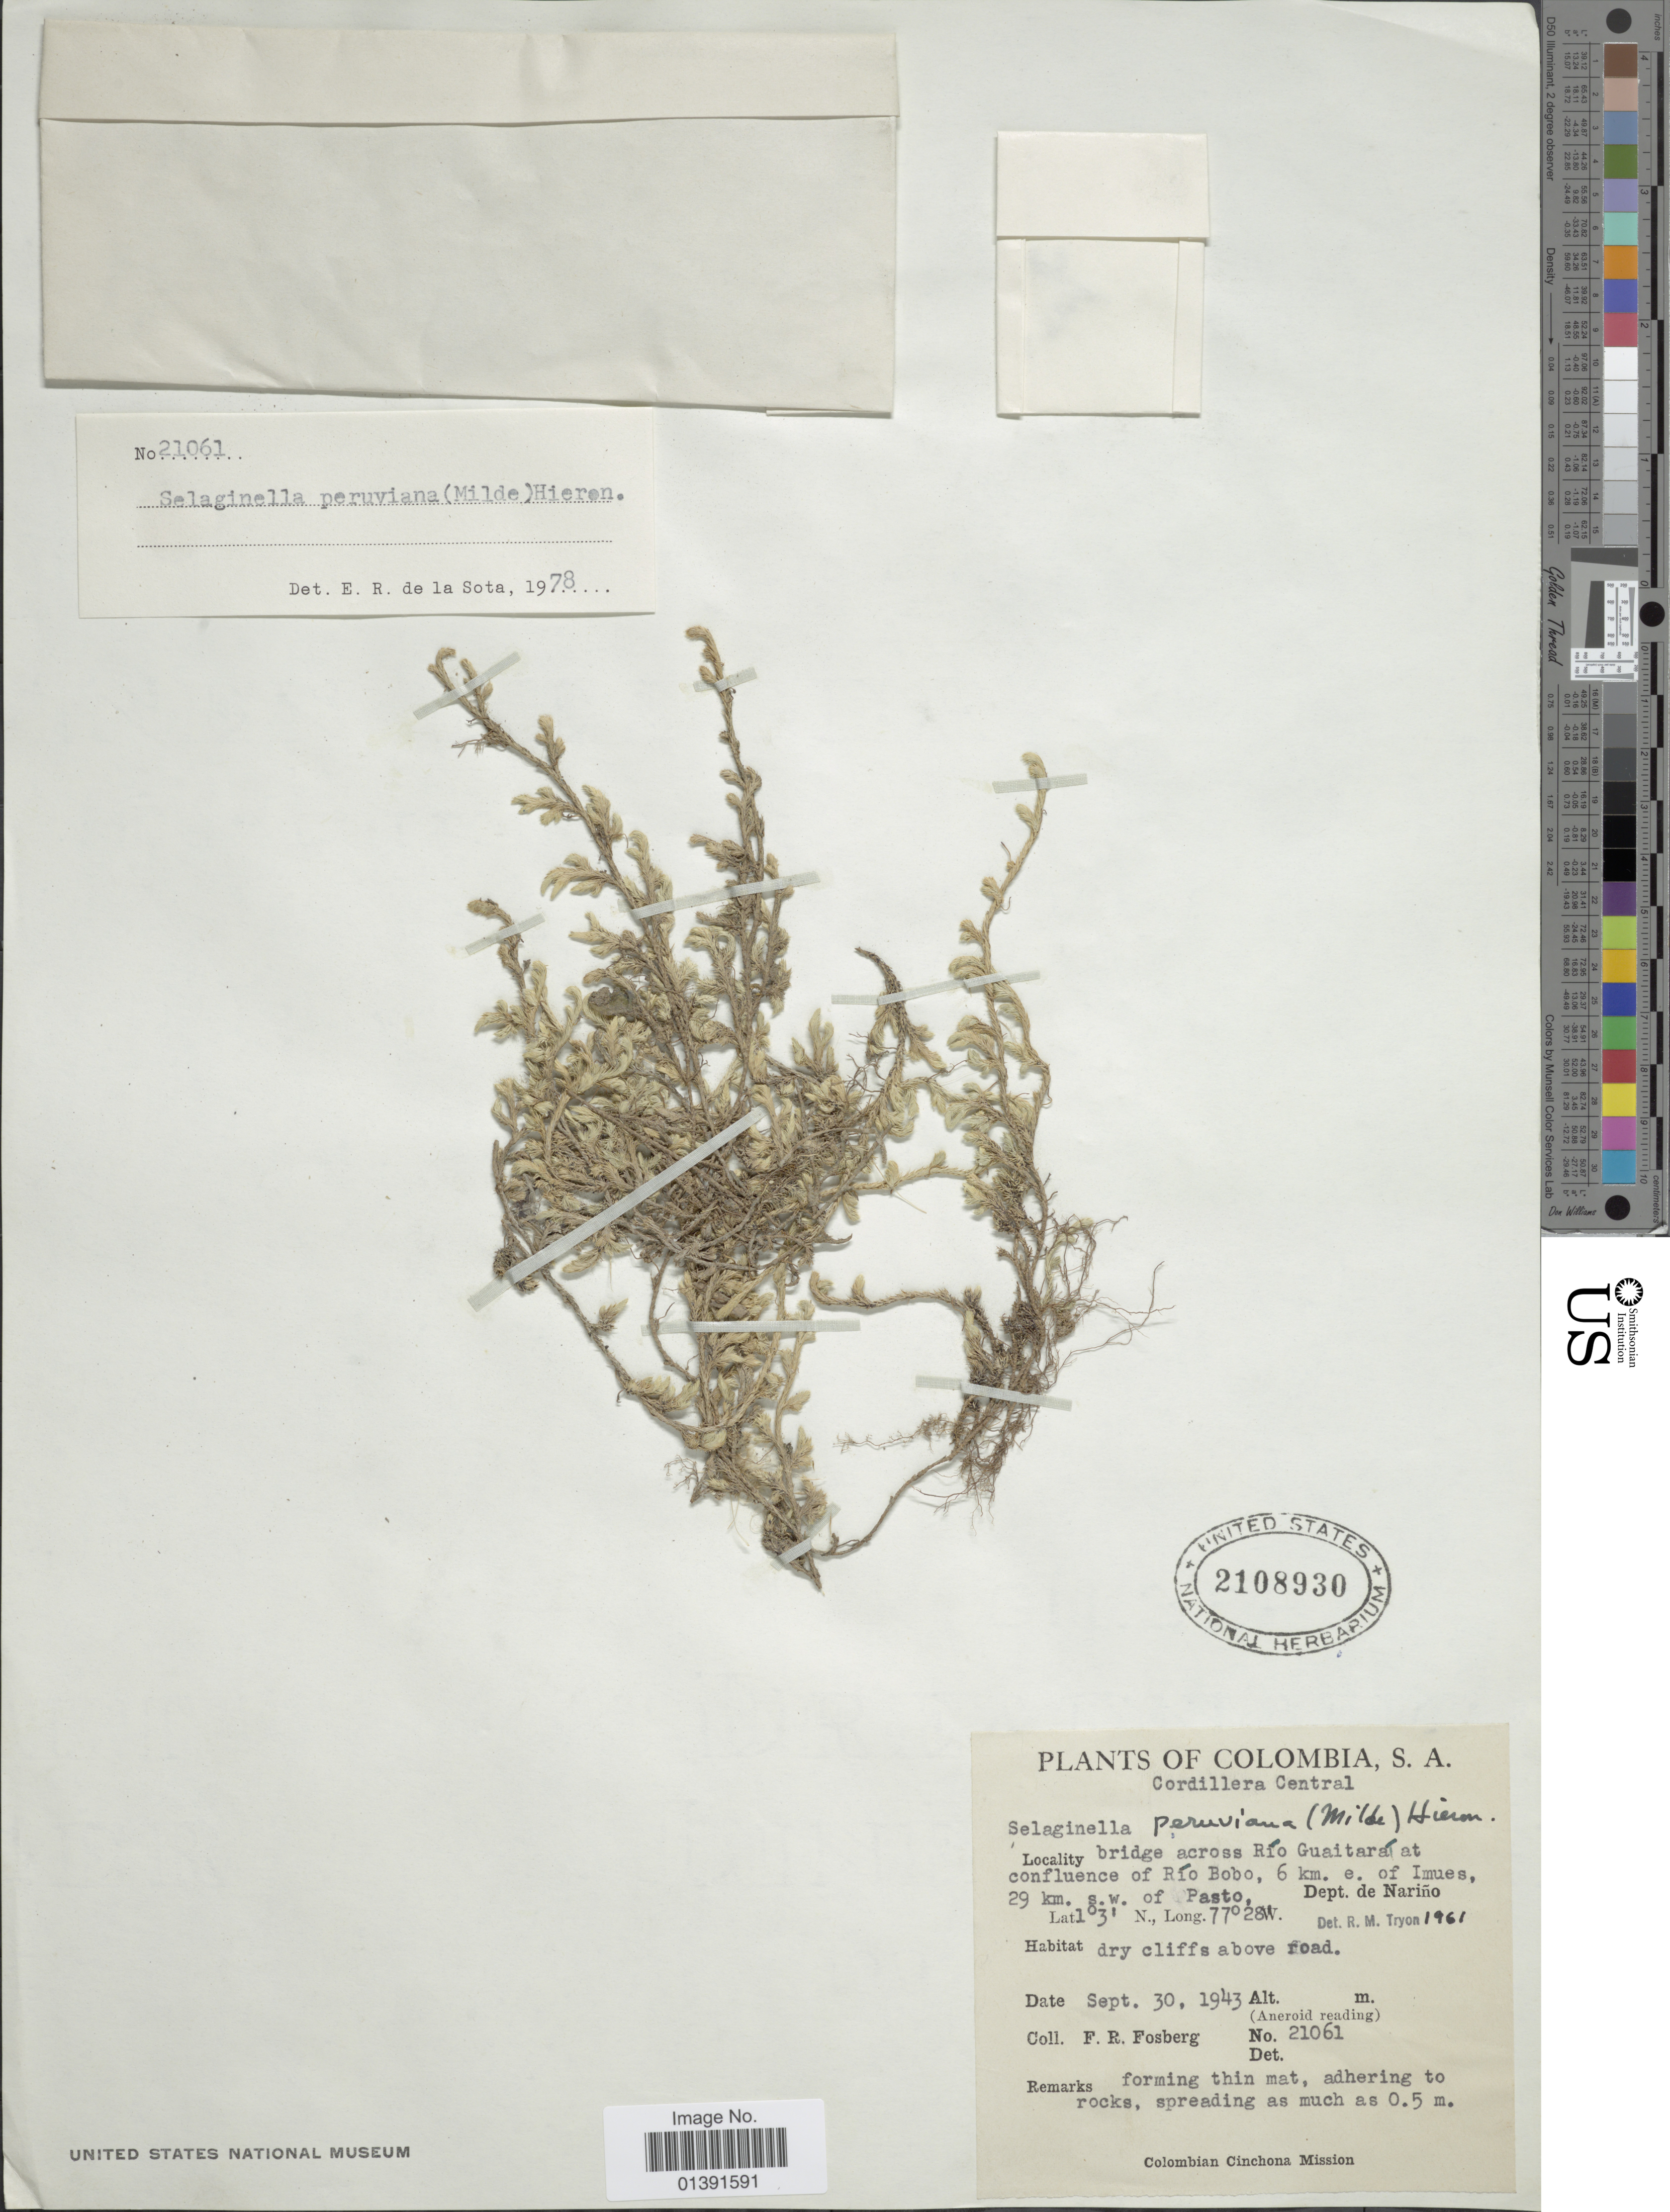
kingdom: Plantae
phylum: Tracheophyta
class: Lycopodiopsida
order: Selaginellales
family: Selaginellaceae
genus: Selaginella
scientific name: Selaginella peruviana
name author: (Milde) Hieron.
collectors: F. R. Fosberg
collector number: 21061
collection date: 1943-09-30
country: Colombia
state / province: Nariño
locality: Cordillera central, bridge across Rio Guaitara at confluence of Rio Bobo, 6km e. of Imues, 29km s.w. of Pasto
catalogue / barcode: US 2108930